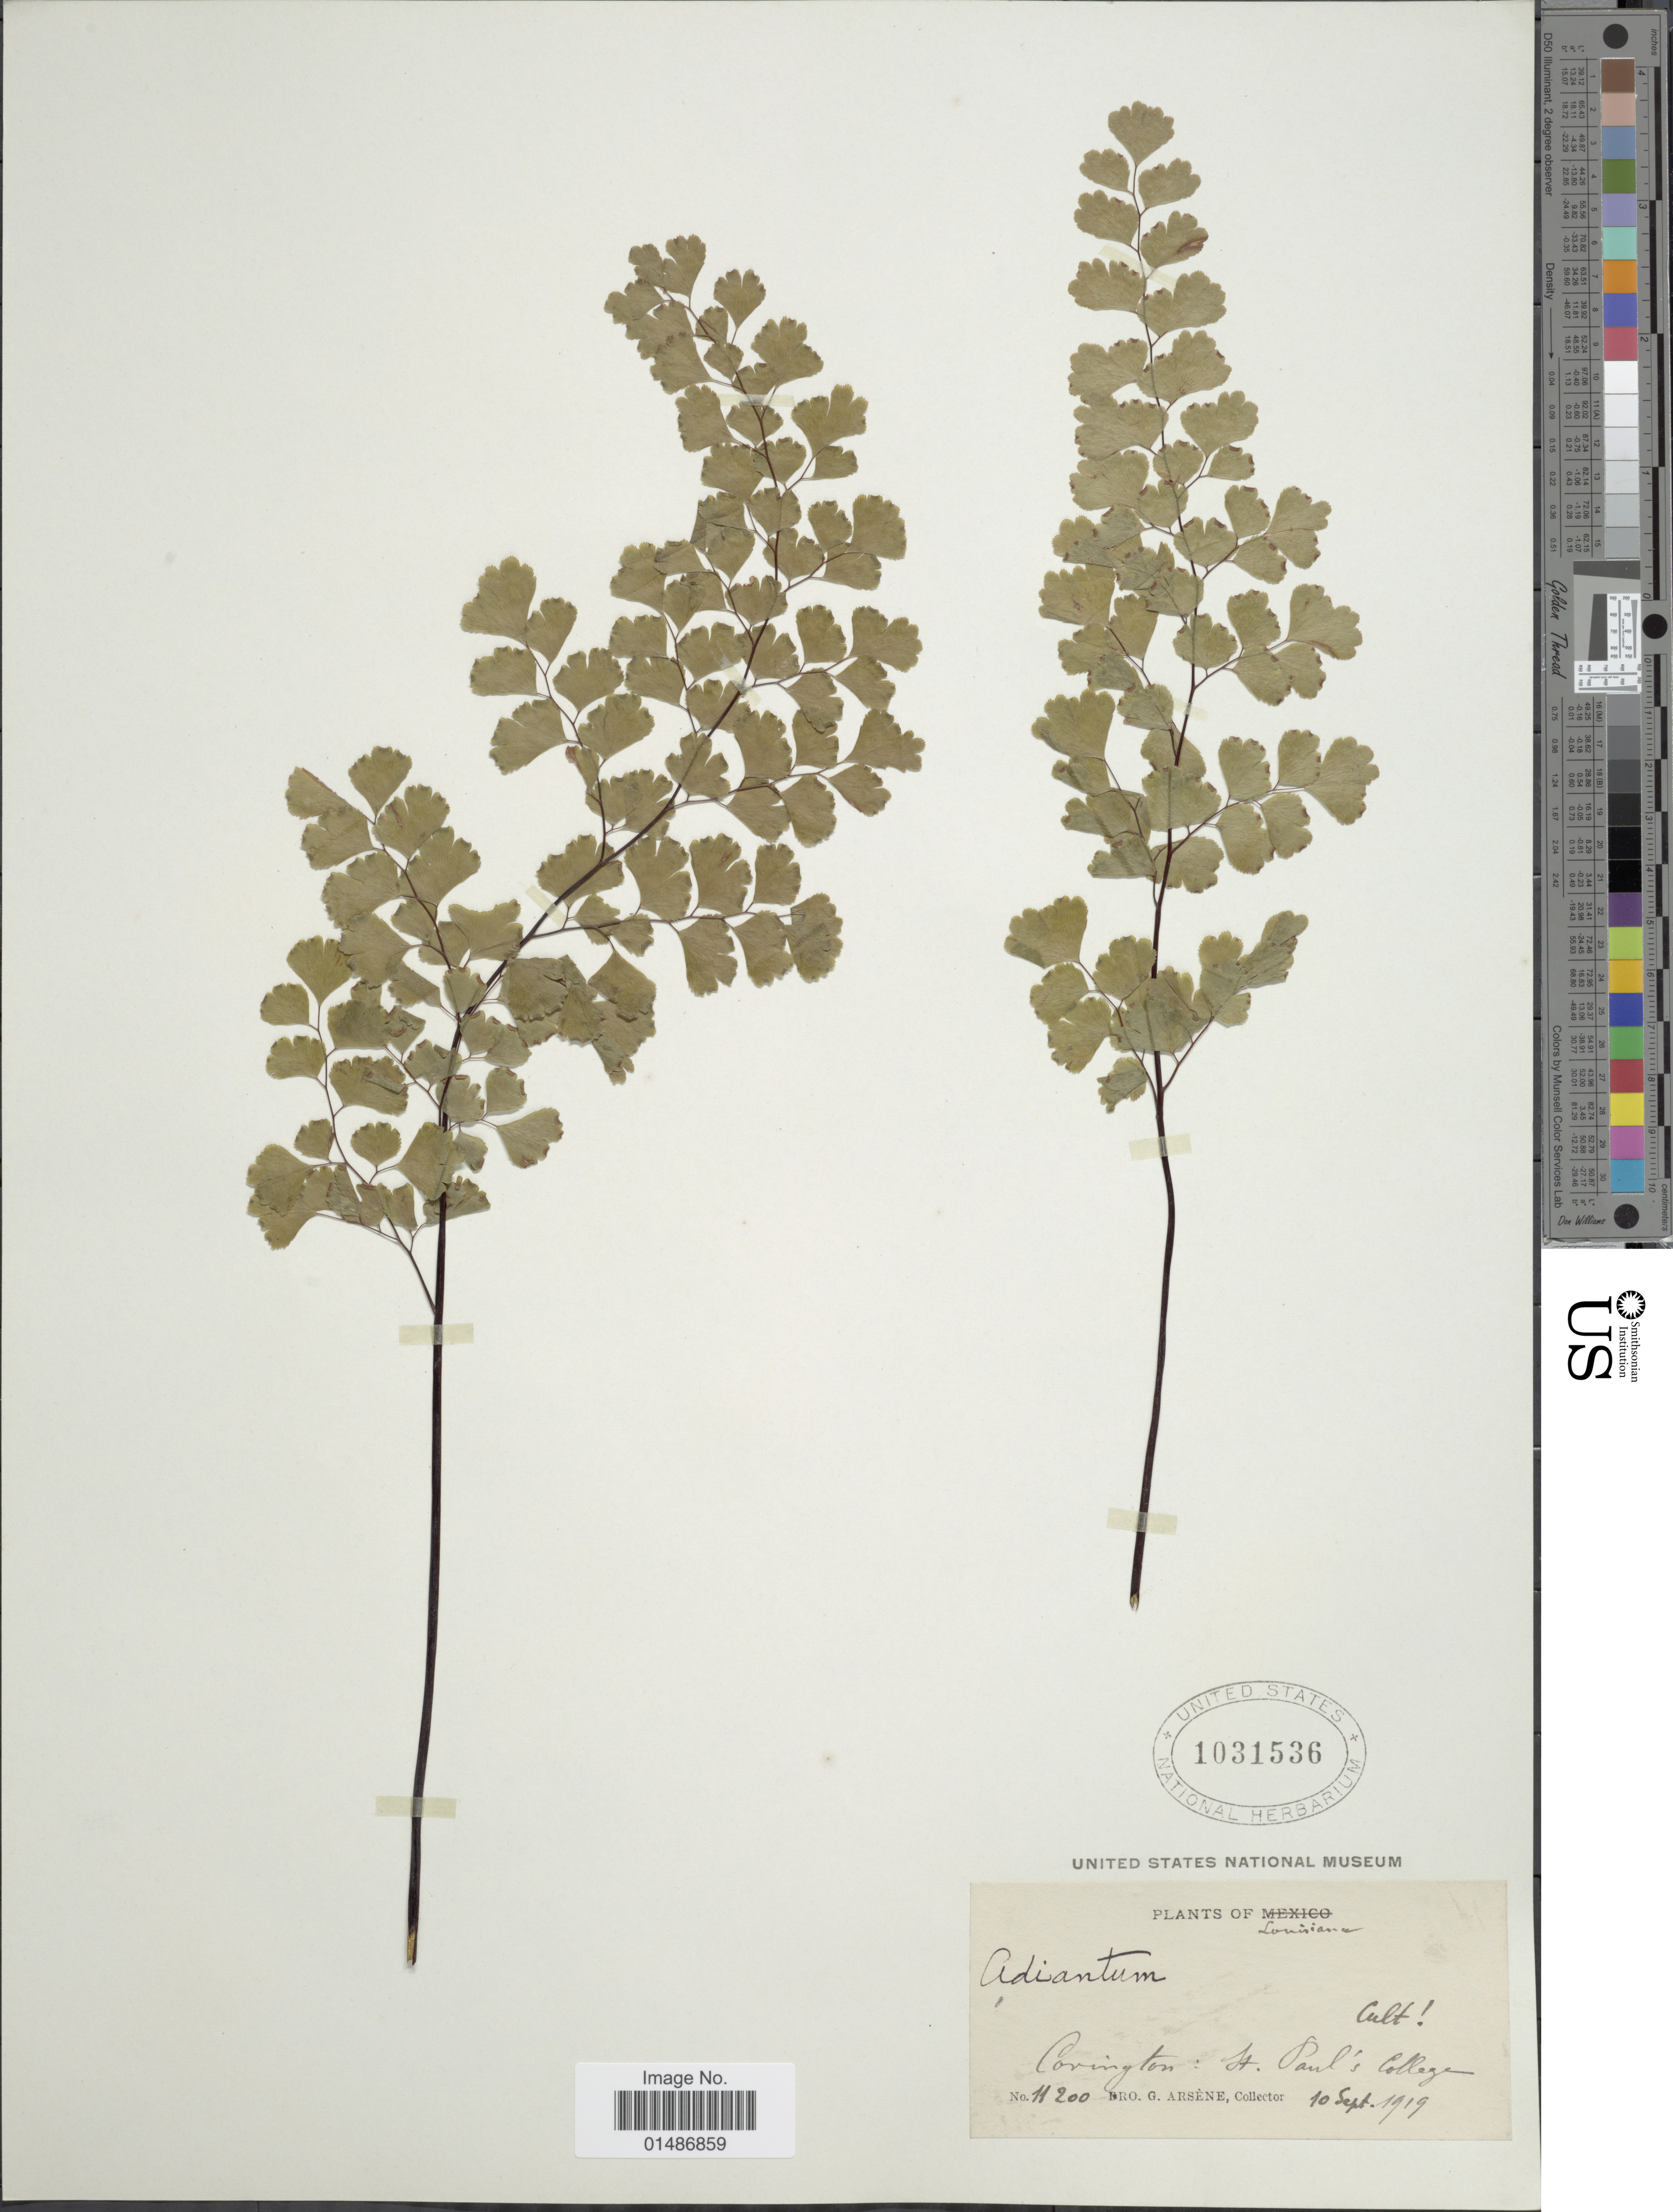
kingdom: Plantae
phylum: Tracheophyta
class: Polypodiopsida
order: Polypodiales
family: Pteridaceae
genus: Adiantum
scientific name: Adiantum capillus-veneris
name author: L.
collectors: Bro. G. Arsène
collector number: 11200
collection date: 1919-09-10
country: United States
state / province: Louisiana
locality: Corington: St. Paul's College.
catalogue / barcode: US 1031536